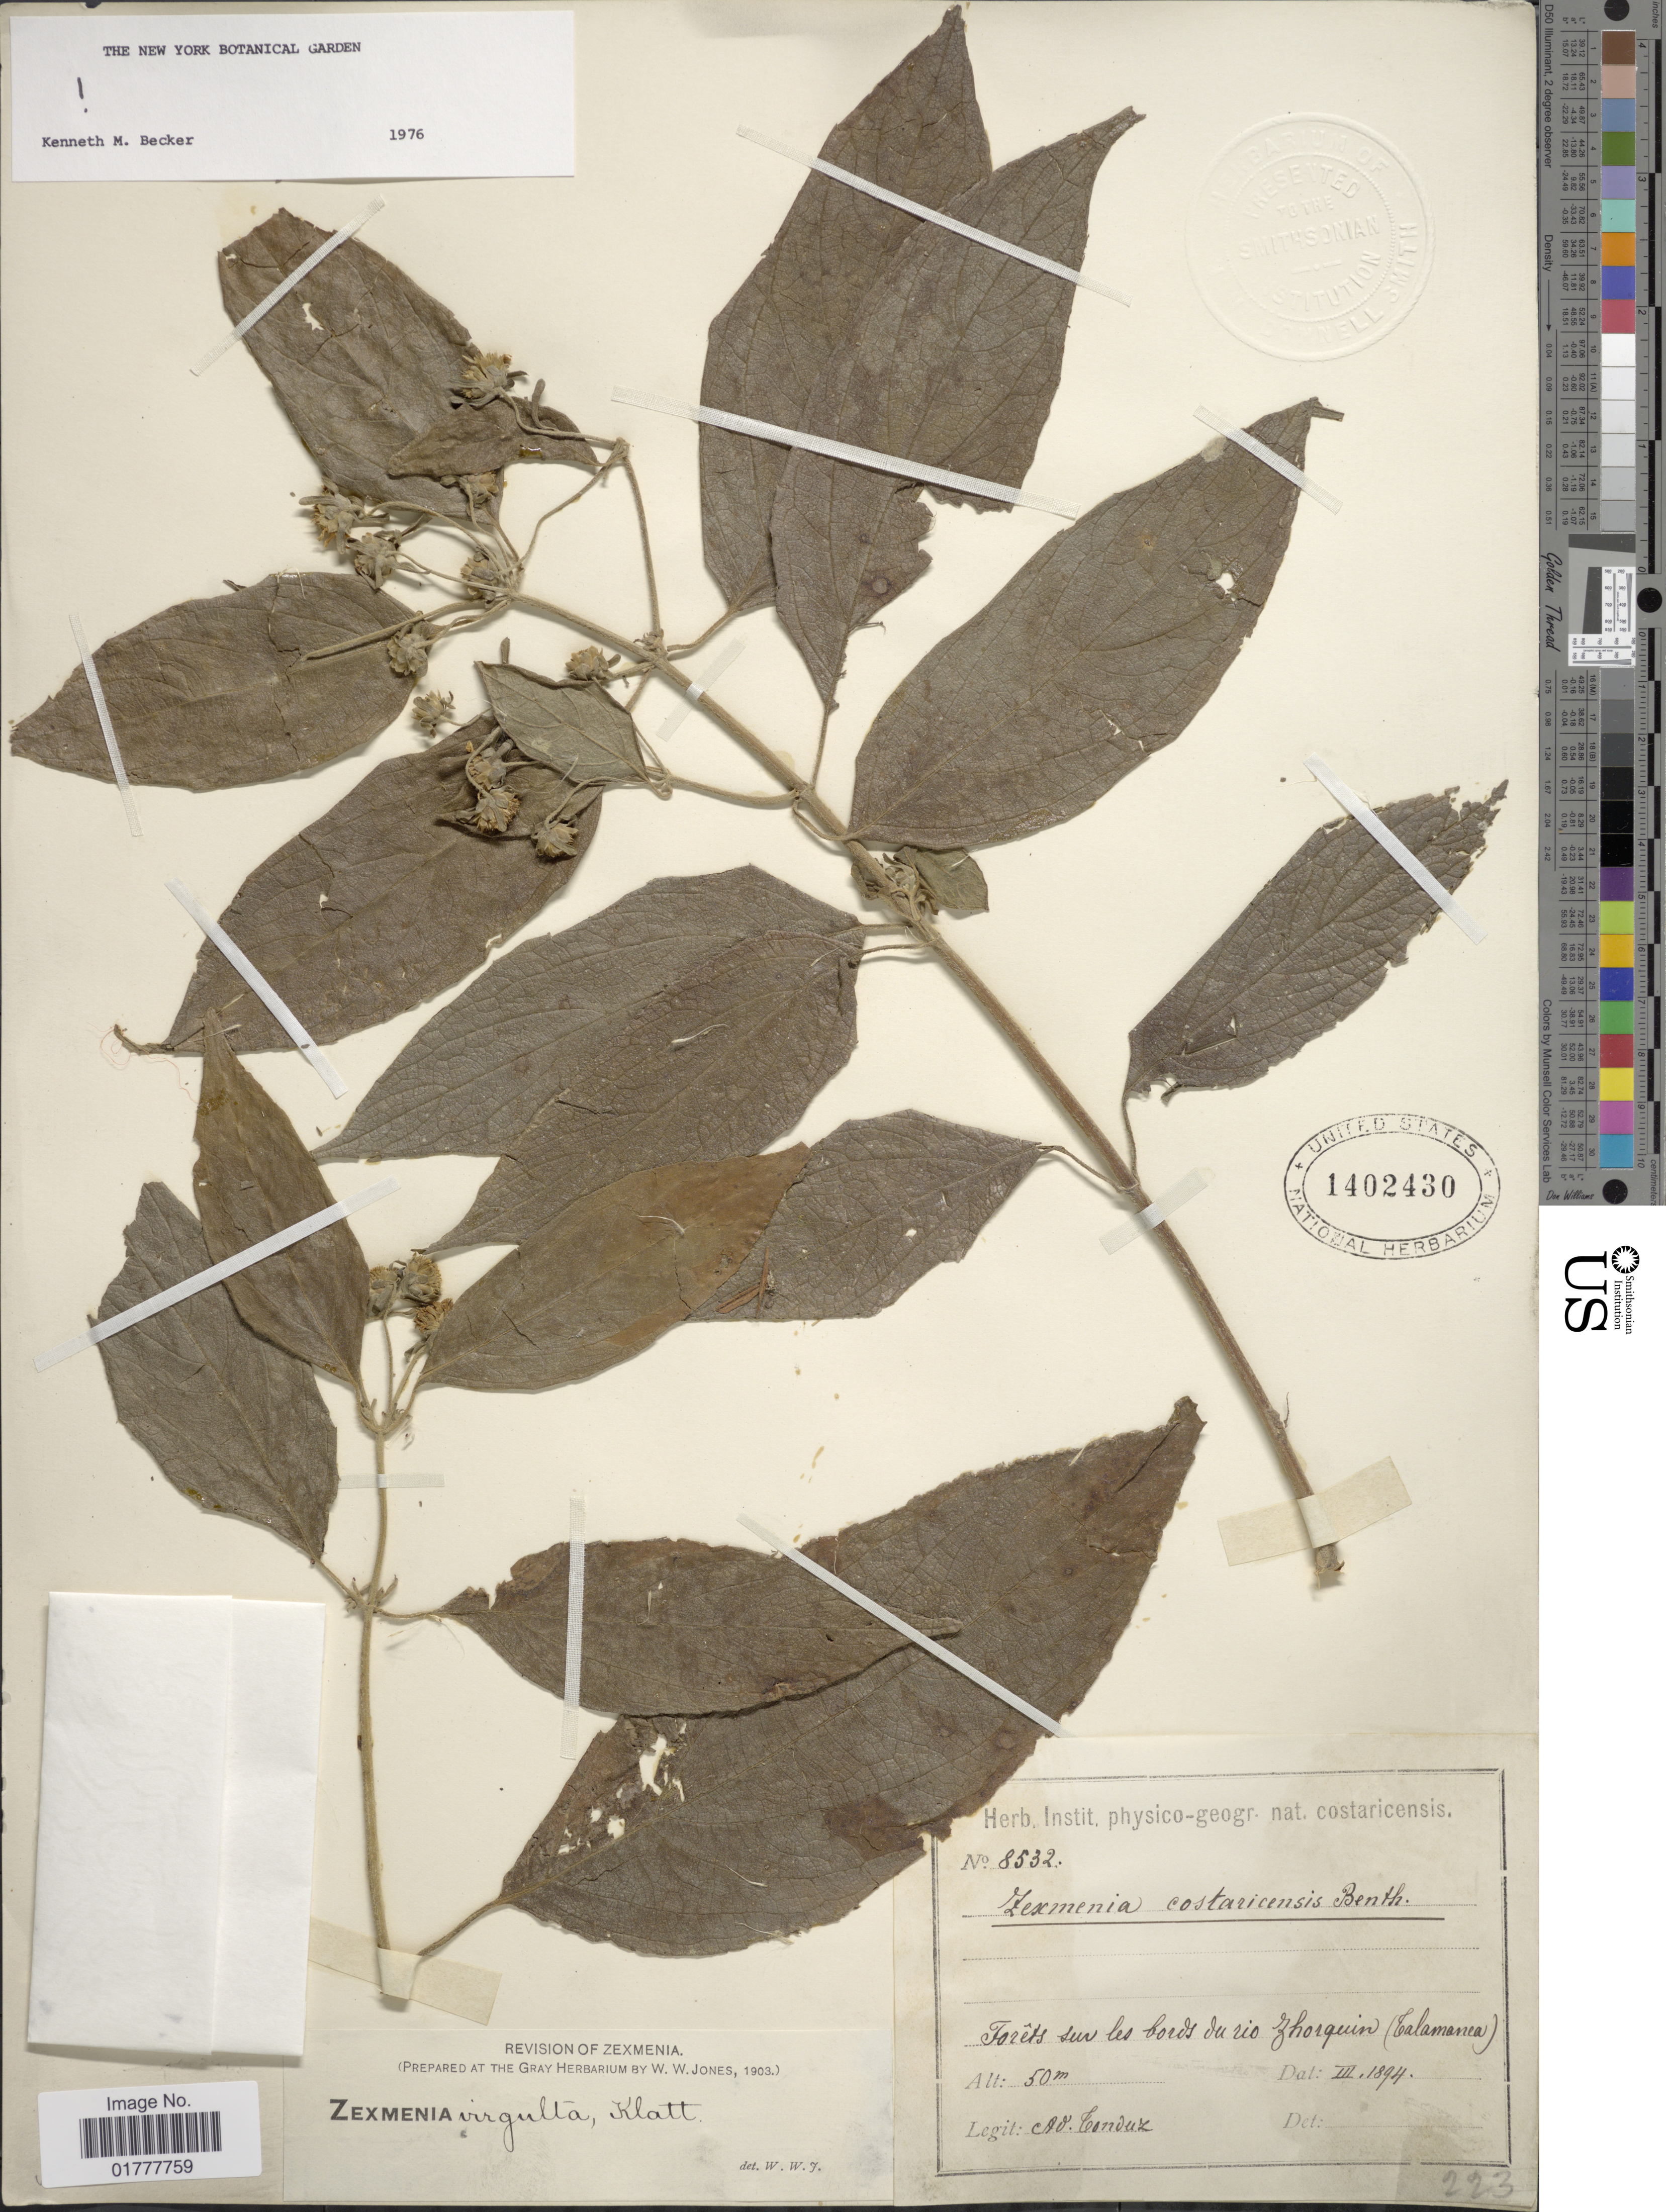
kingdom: Plantae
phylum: Tracheophyta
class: Magnoliopsida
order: Asterales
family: Asteraceae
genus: Zexmenia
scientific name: Zexmenia virgulta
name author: Klatt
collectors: A. Tonduz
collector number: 8532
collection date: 1894-03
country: Costa Rica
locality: Forets sur les bords du rio Zhorquin (Talamanca).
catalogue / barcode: US 1402430